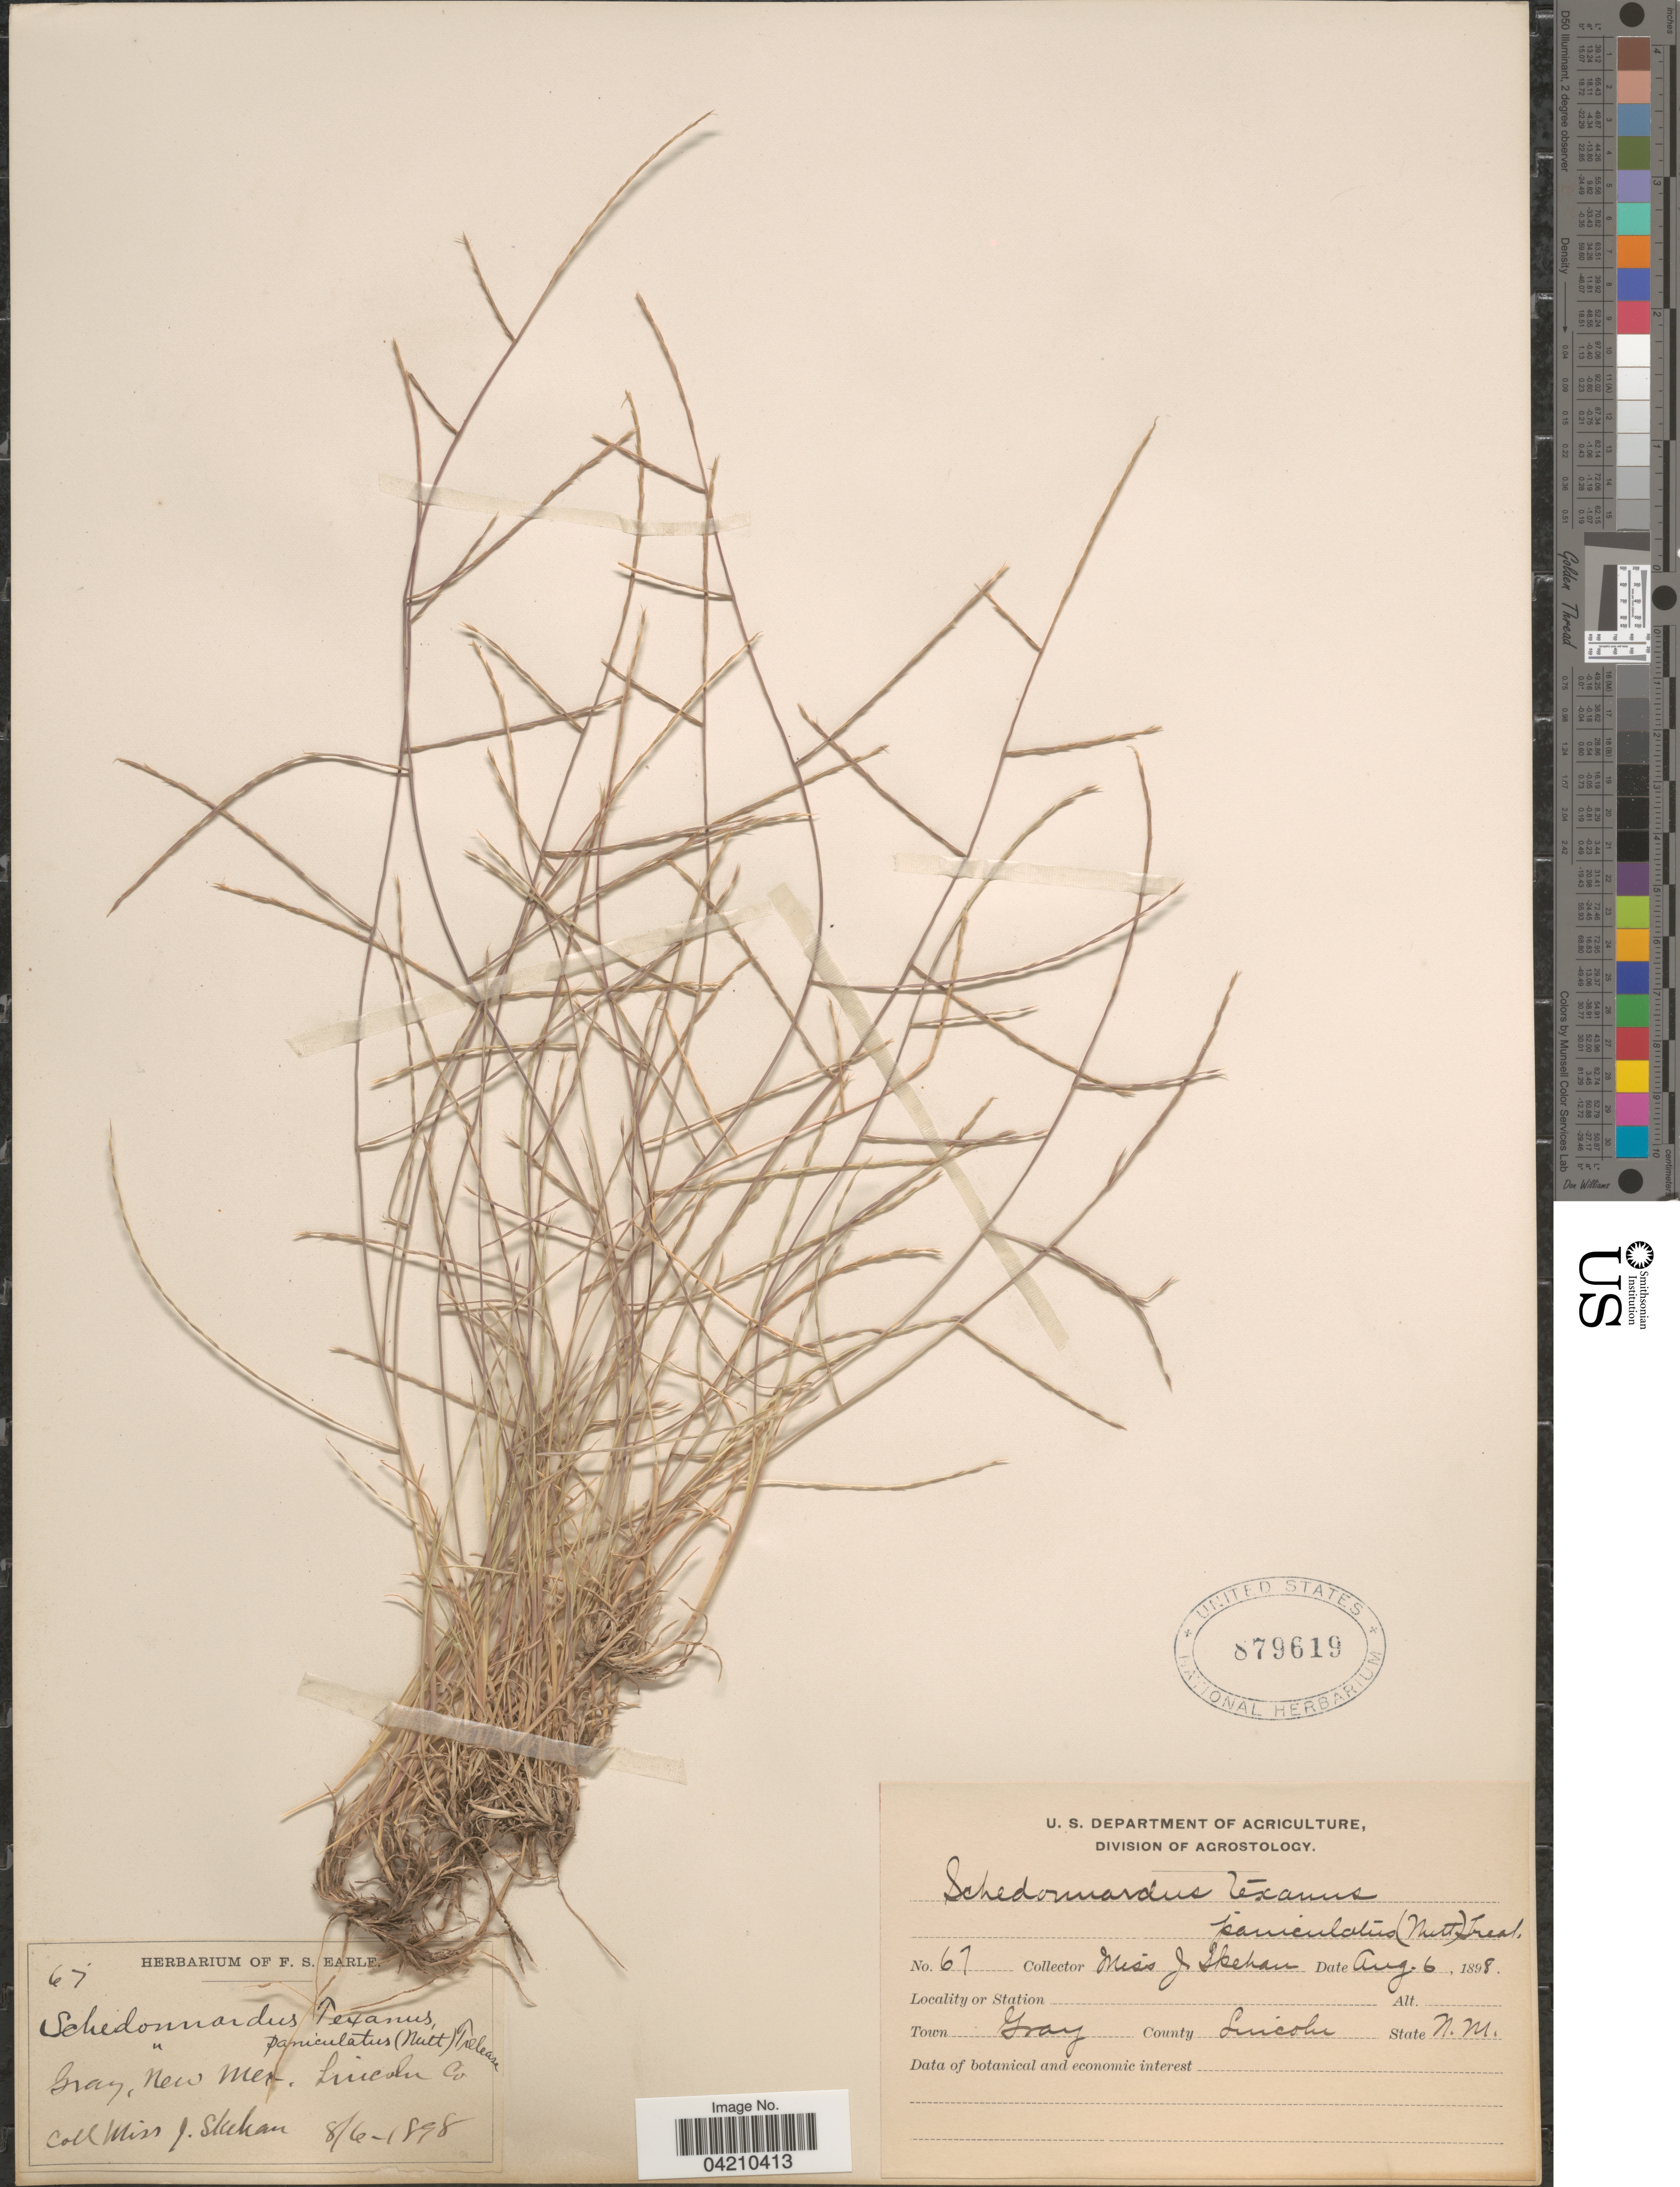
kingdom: Plantae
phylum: Tracheophyta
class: Liliopsida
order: Poales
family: Poaceae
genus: Muhlenbergia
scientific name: Muhlenbergia paniculata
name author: (Nutt.) Columbus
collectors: J. Skehan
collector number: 67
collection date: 1898-08-06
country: United States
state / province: New Mexico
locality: Town Gray. County Lincoln.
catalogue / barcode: US 879619